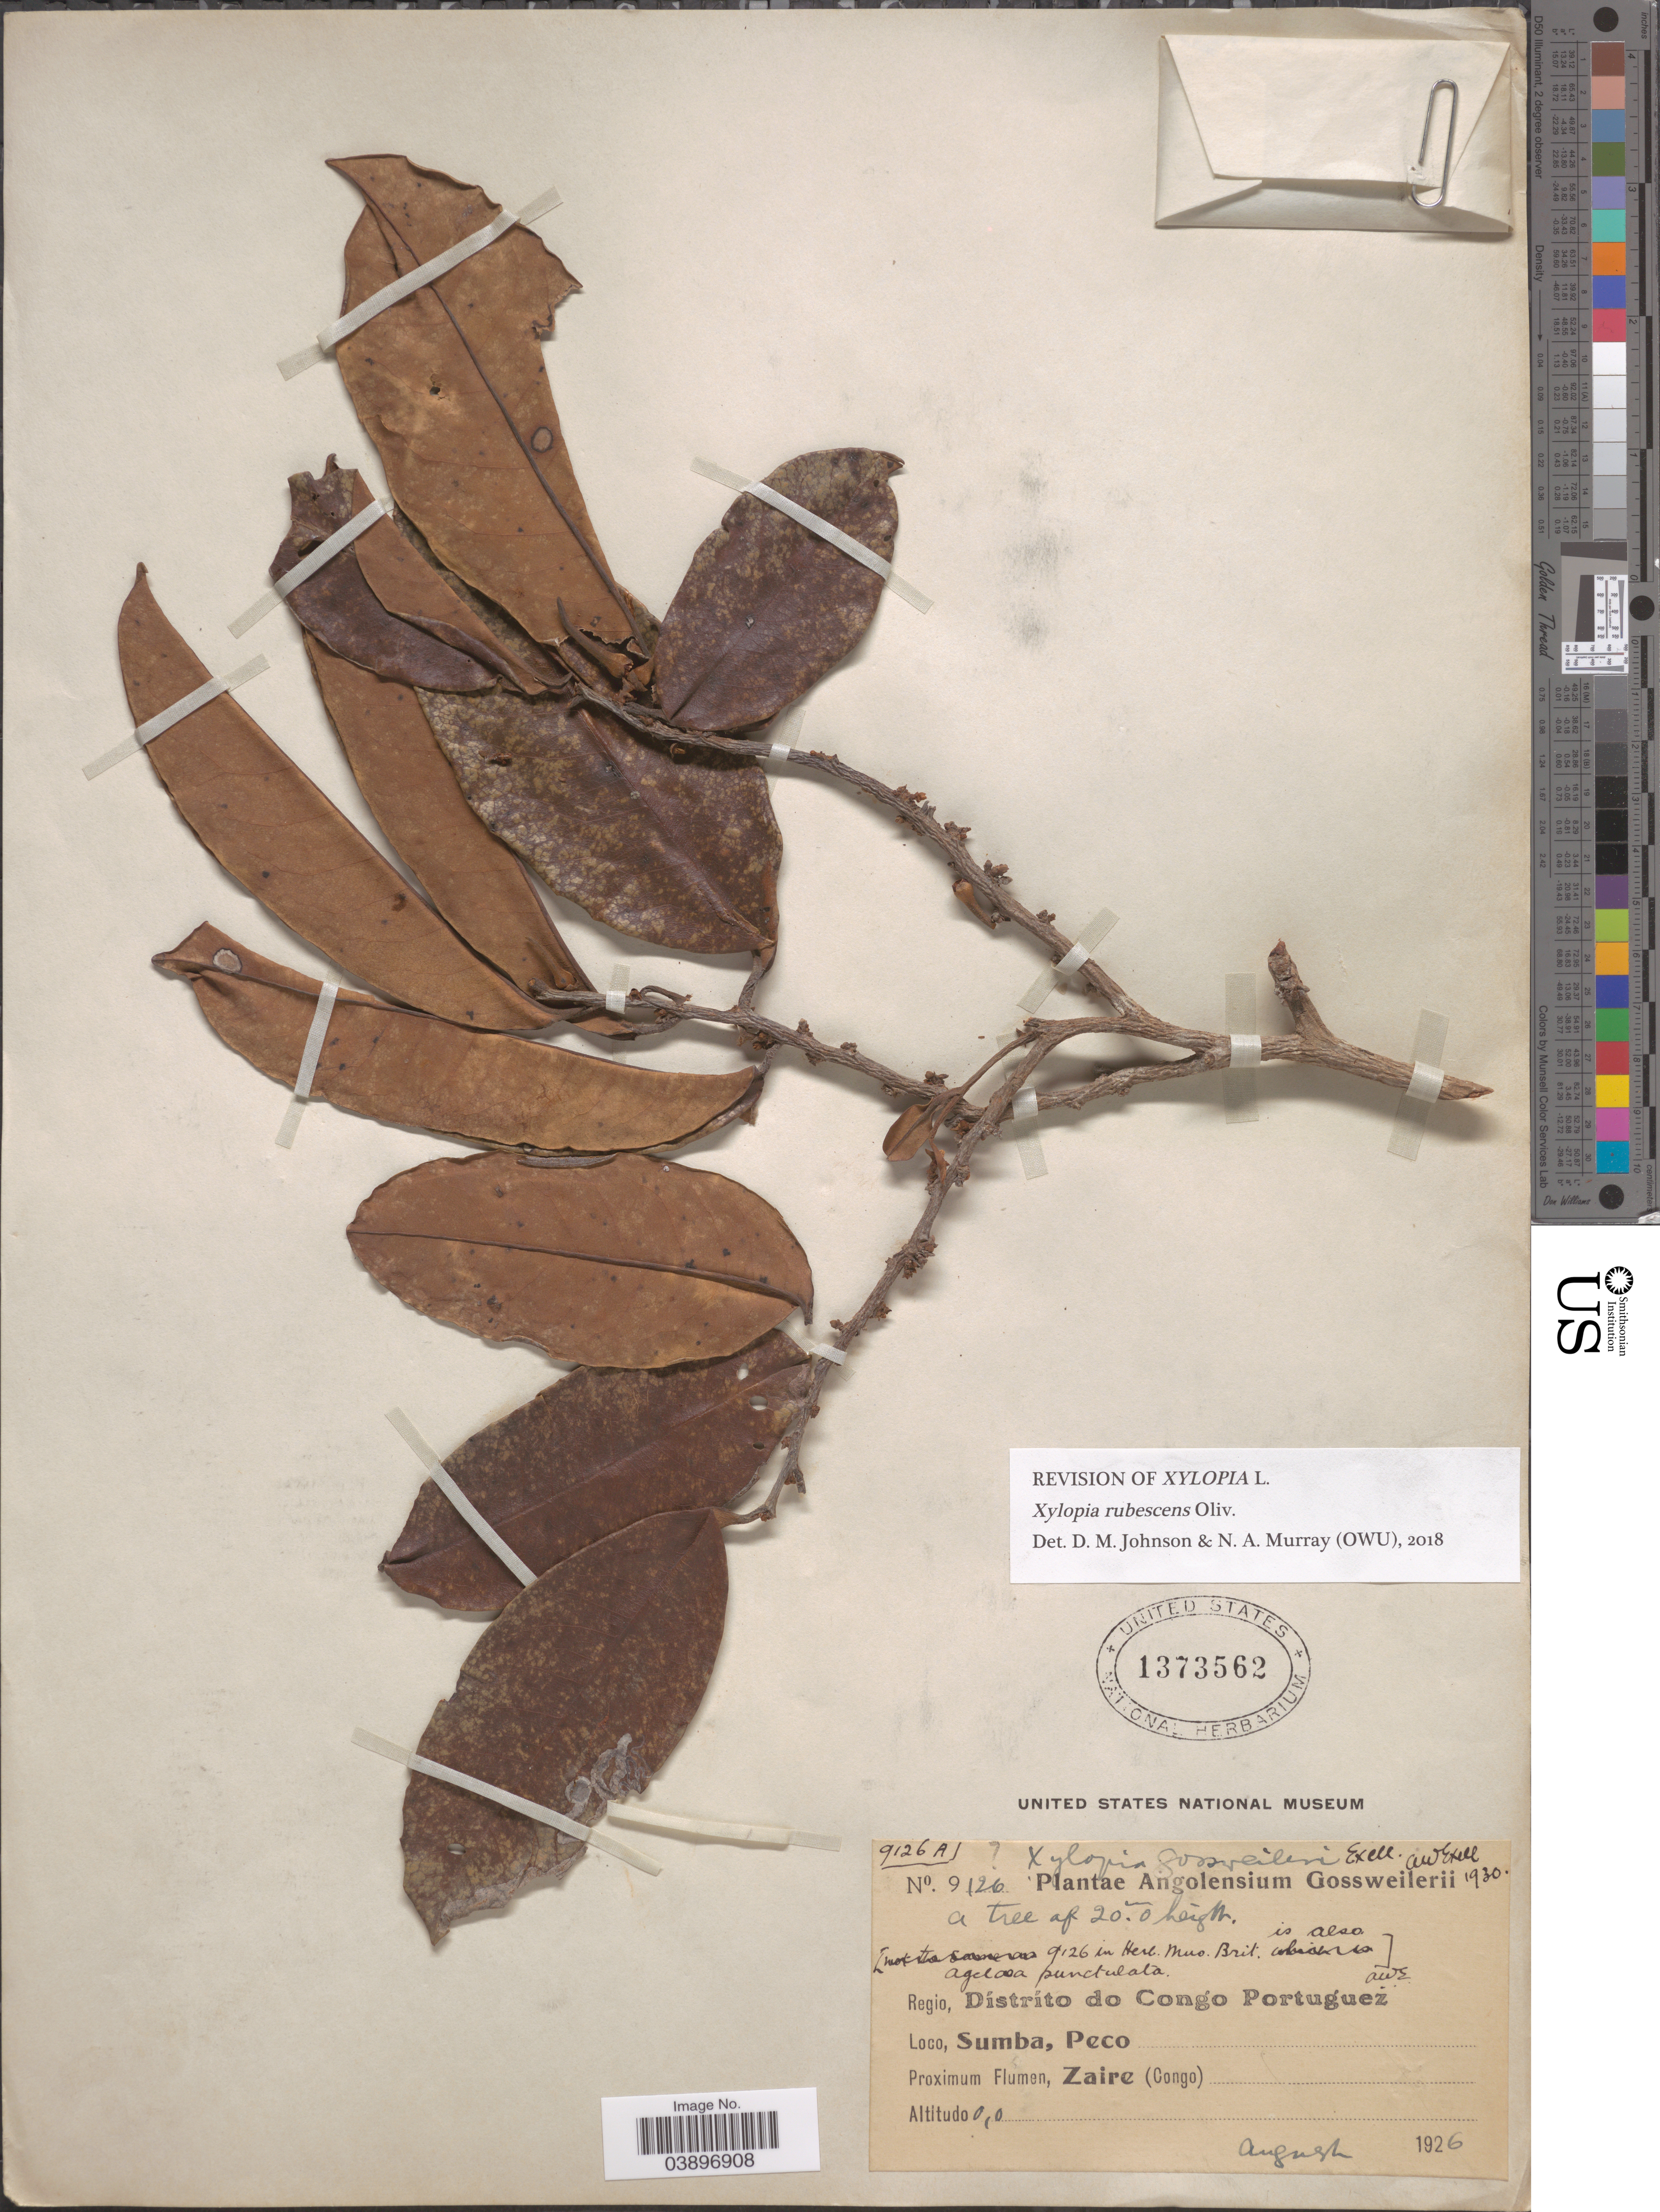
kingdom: Plantae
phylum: Tracheophyta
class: Magnoliopsida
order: Magnoliales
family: Annonaceae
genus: Xylopia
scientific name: Xylopia rubescens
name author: Oliv.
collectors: -. Gossweiler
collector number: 9126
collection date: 1926-08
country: Angola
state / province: Zaire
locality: Regio, Dístríto do Congo Portuguez. Sumba, Peco. Zaire (Congo).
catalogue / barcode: US 1373562